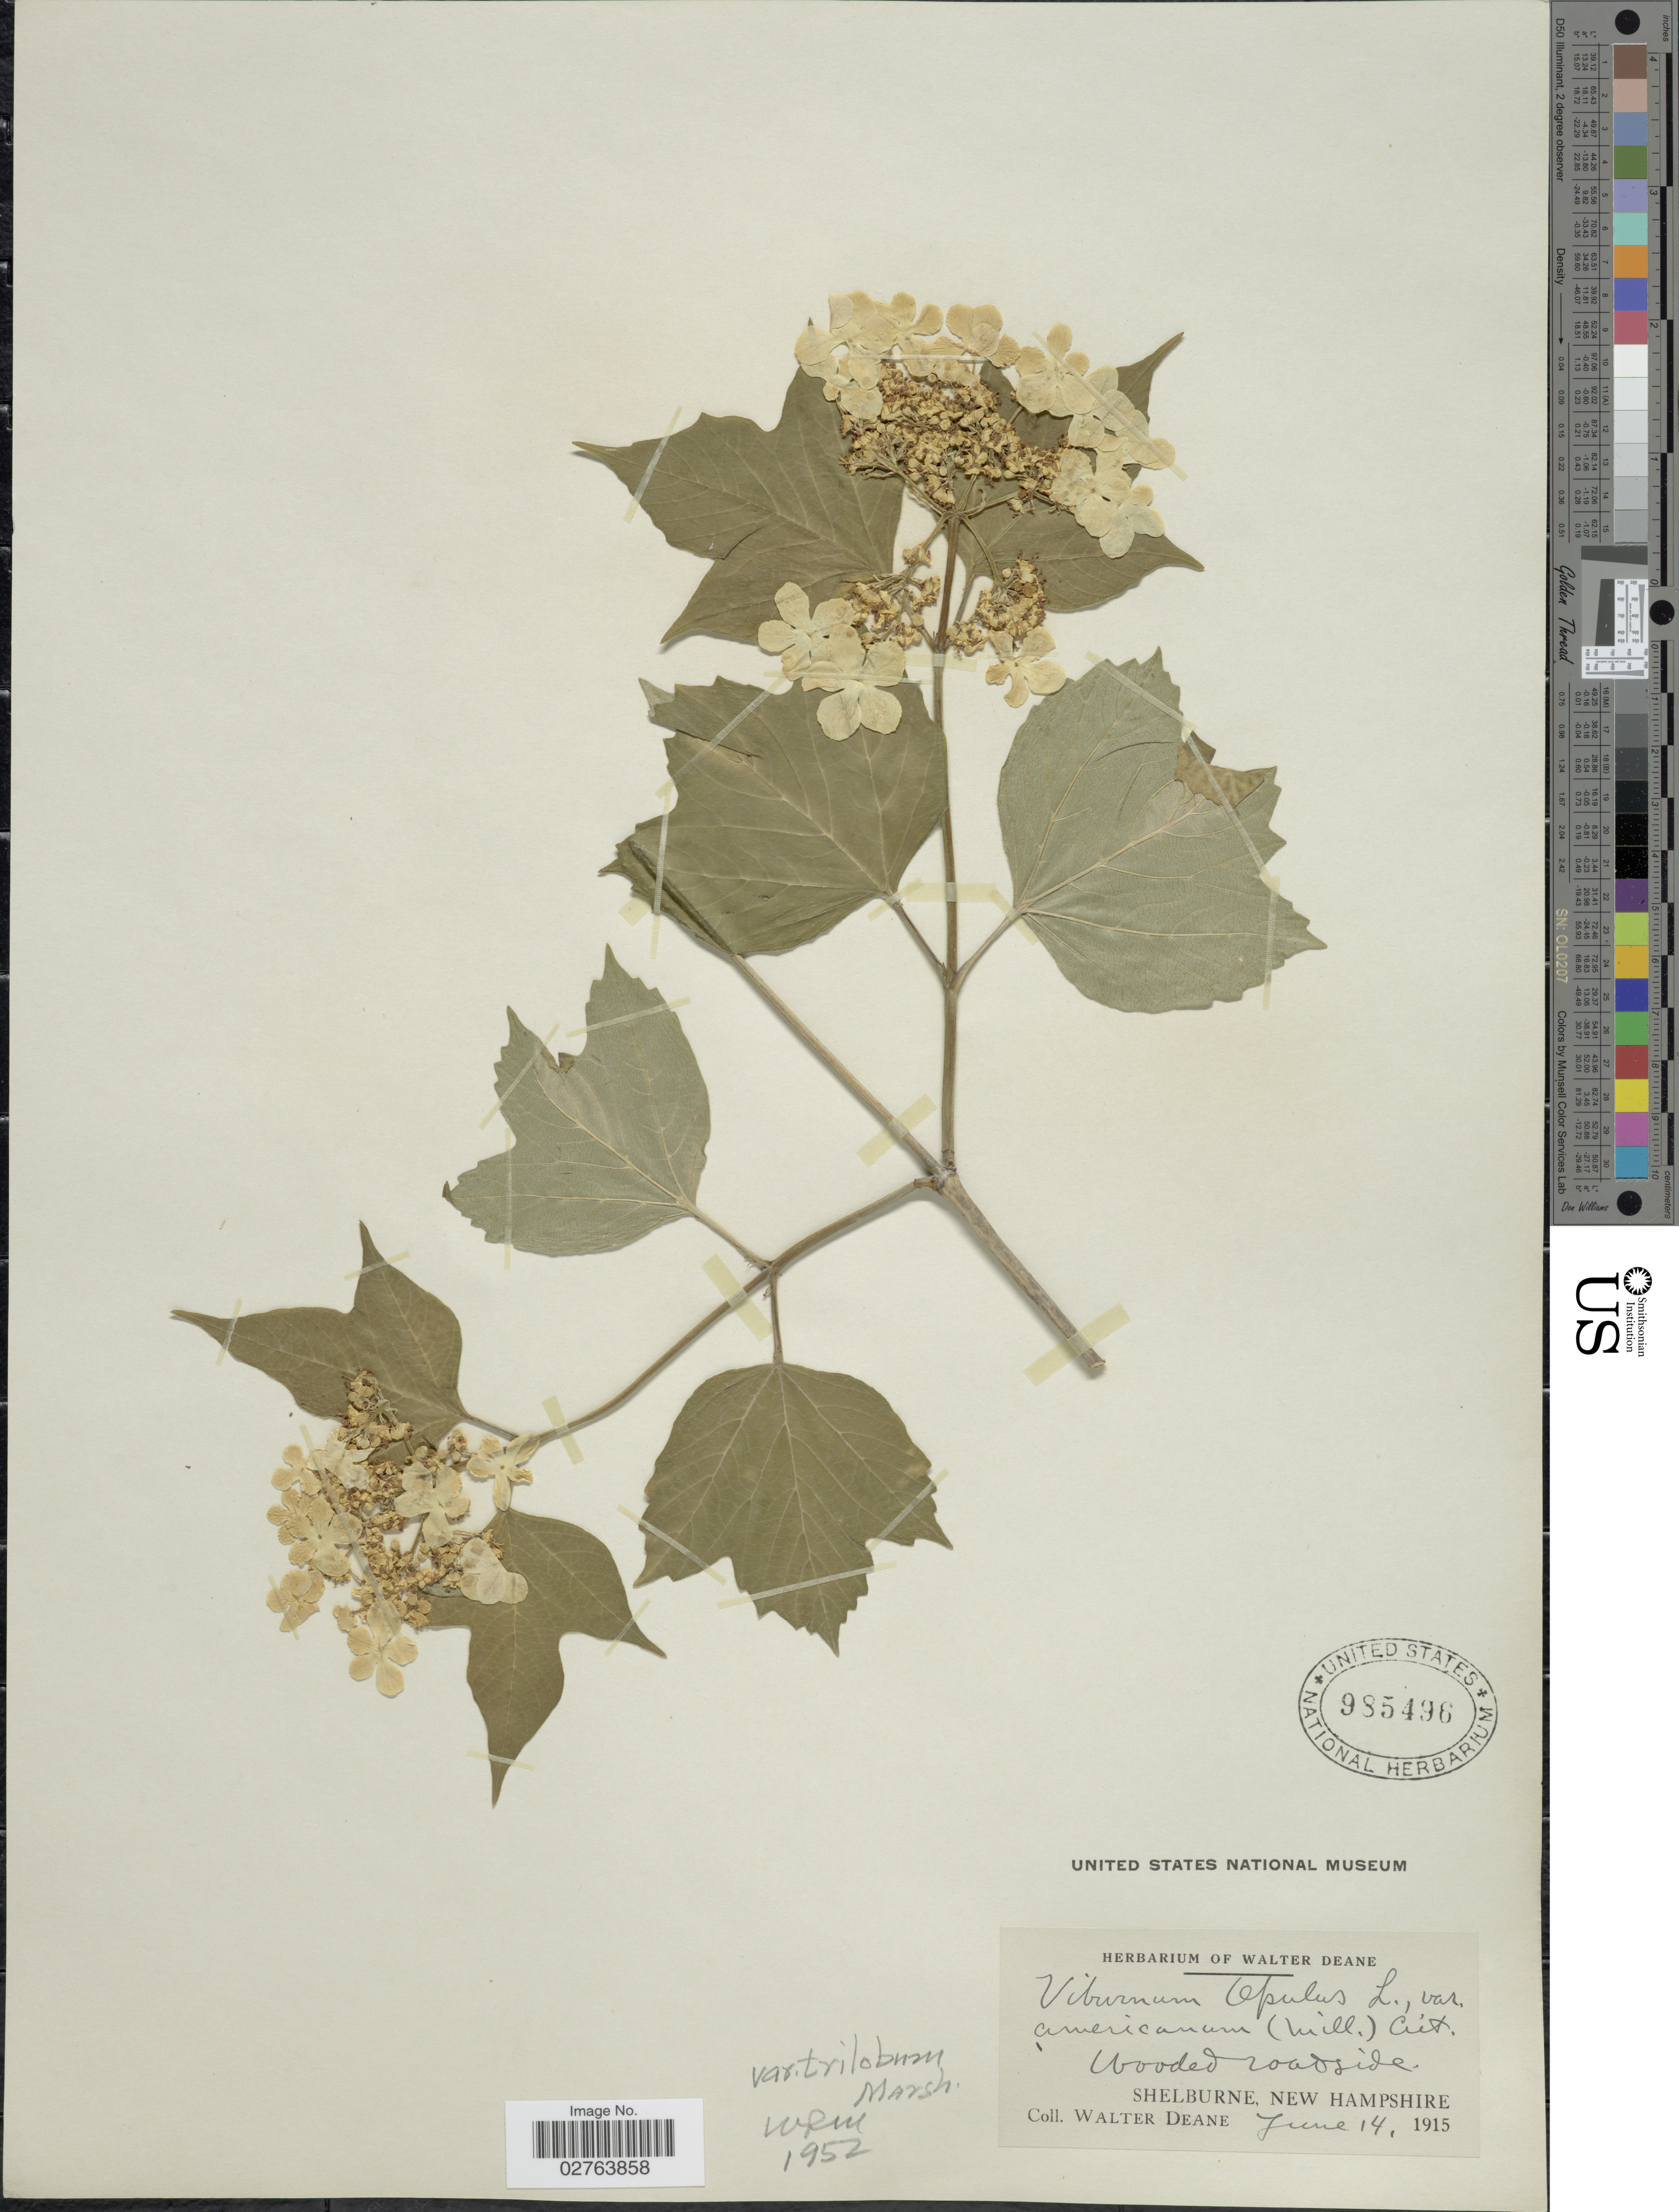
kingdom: Plantae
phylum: Tracheophyta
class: Magnoliopsida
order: Dipsacales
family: Viburnaceae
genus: Viburnum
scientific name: Viburnum opulus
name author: L.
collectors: W. Deane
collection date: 1915-06-14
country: United States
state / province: New Hampshire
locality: Wooded roadside. Shelburne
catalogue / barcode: US 985496